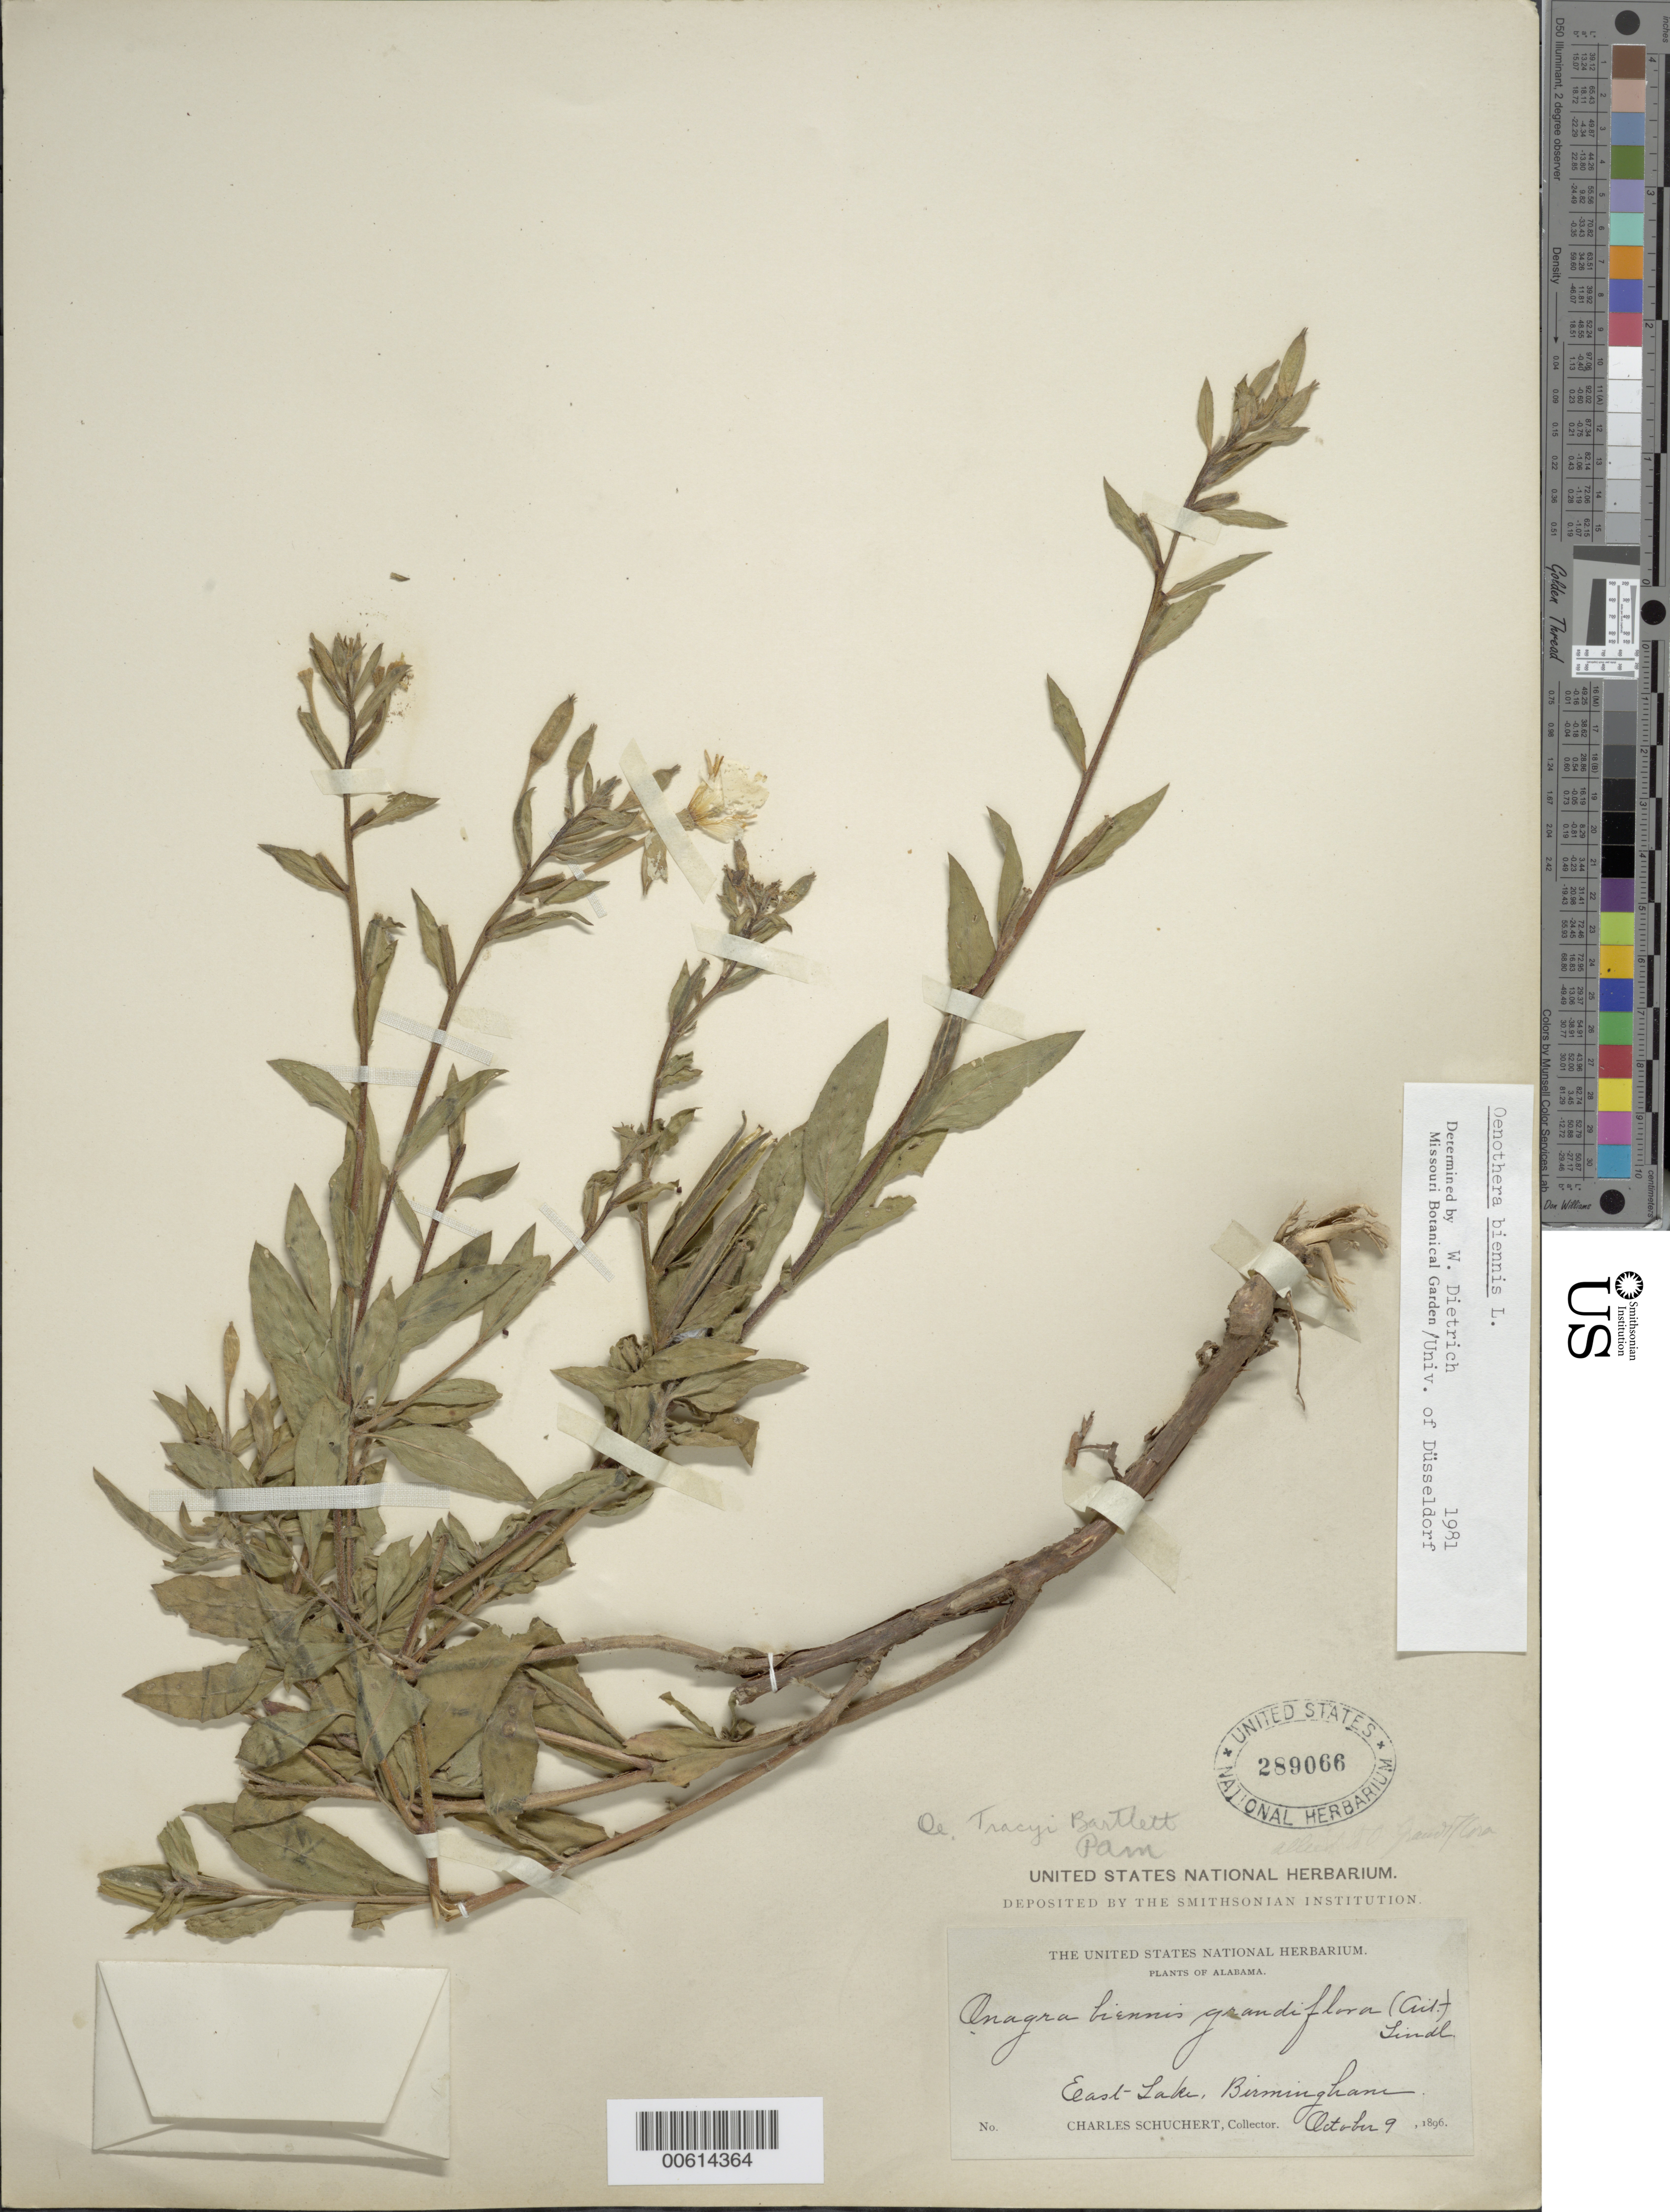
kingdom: Plantae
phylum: Tracheophyta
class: Magnoliopsida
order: Myrtales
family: Onagraceae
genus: Oenothera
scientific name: Oenothera biennis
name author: L.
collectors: C. Schuchert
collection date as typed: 09 Oct 1896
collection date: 1896-10-09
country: United States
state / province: Alabama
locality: Birmingham, East Lake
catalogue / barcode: US 289066